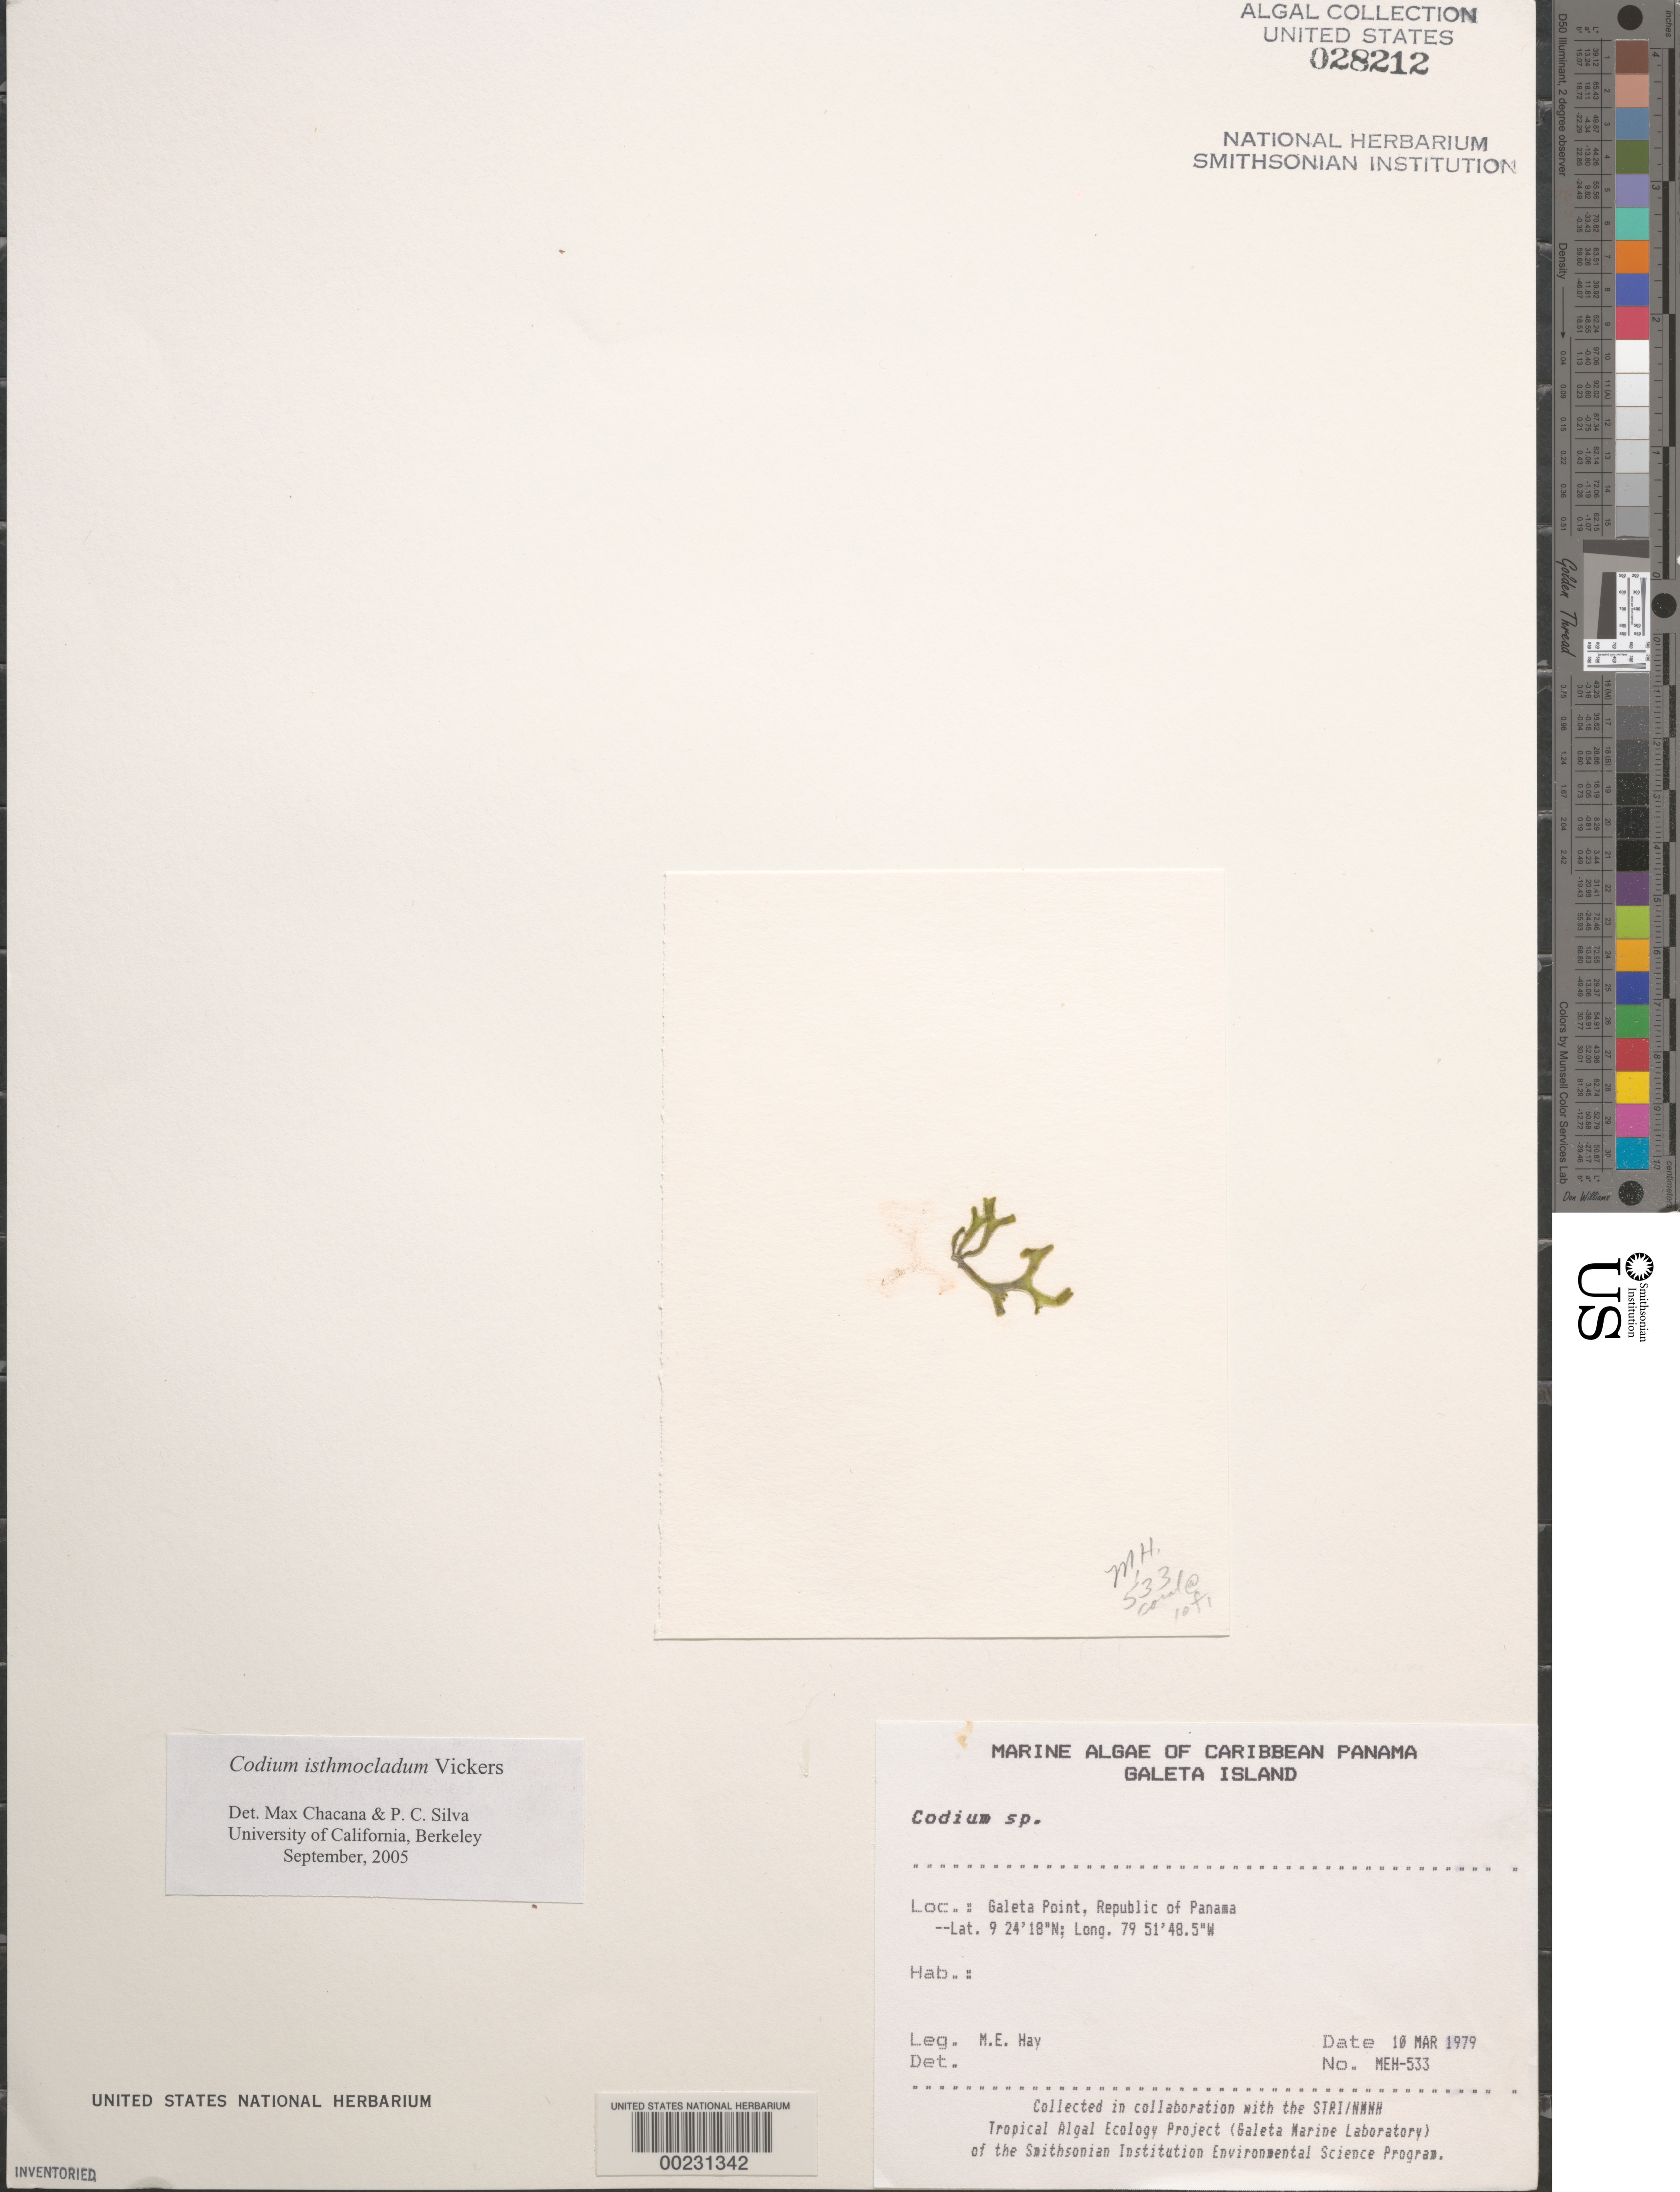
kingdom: Plantae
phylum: Chlorophyta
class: Ulvophyceae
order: Bryopsidales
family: Codiaceae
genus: Codium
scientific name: Codium isthmocladum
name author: Vickers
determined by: Chacana, M. E.; Silva, P. C.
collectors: M. E. Hay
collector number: MEH-533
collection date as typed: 10 Mar 1979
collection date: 1979-03-10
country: Panama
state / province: Colón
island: Galeta Island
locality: Galeta Point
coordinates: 9 24'18"N, 79 51'48.5"W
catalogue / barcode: US 28212